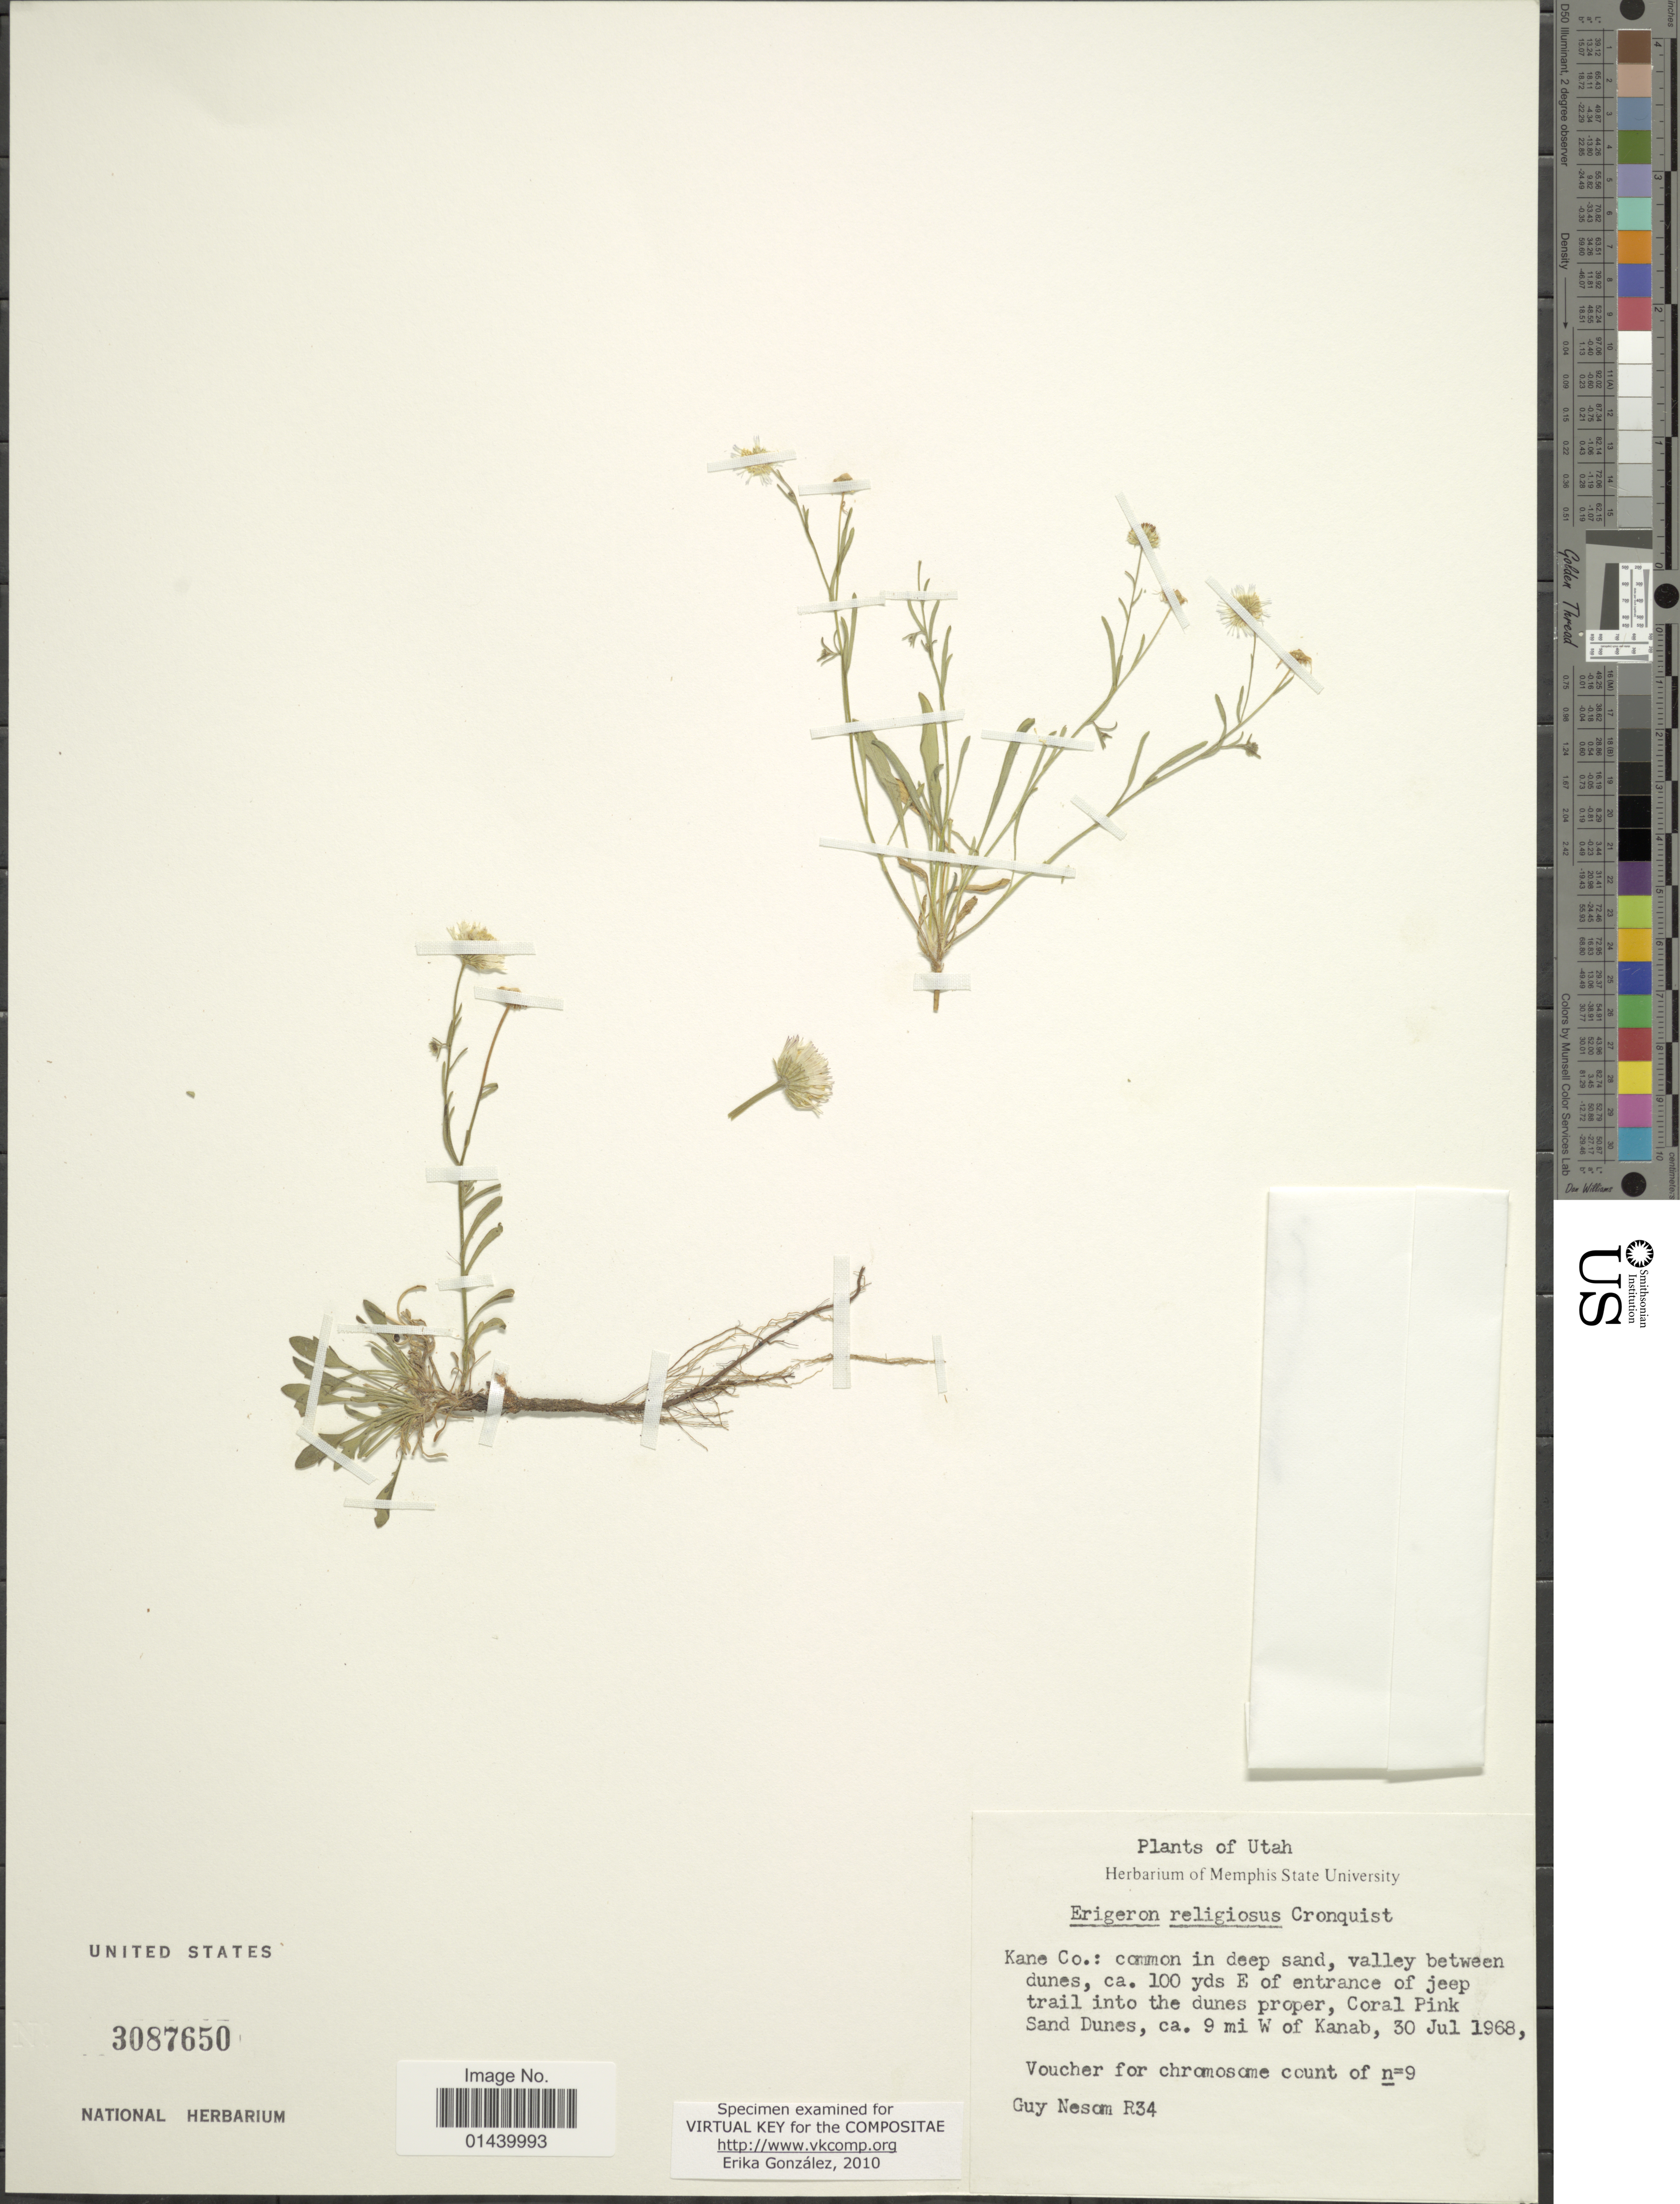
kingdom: Plantae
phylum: Tracheophyta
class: Magnoliopsida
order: Asterales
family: Asteraceae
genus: Erigeron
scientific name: Erigeron religiosus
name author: Cronq.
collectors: G. Nesom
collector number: R34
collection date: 1968-07-30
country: United States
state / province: Utah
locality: Kane Co.: common in deep sand, valley between dunes, ca. 100 yds E of entrance of jeep trail into the dunes proper, Coral Pink Sand Dunes, ca. 9 mi W of Kanab.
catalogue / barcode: US 3087650